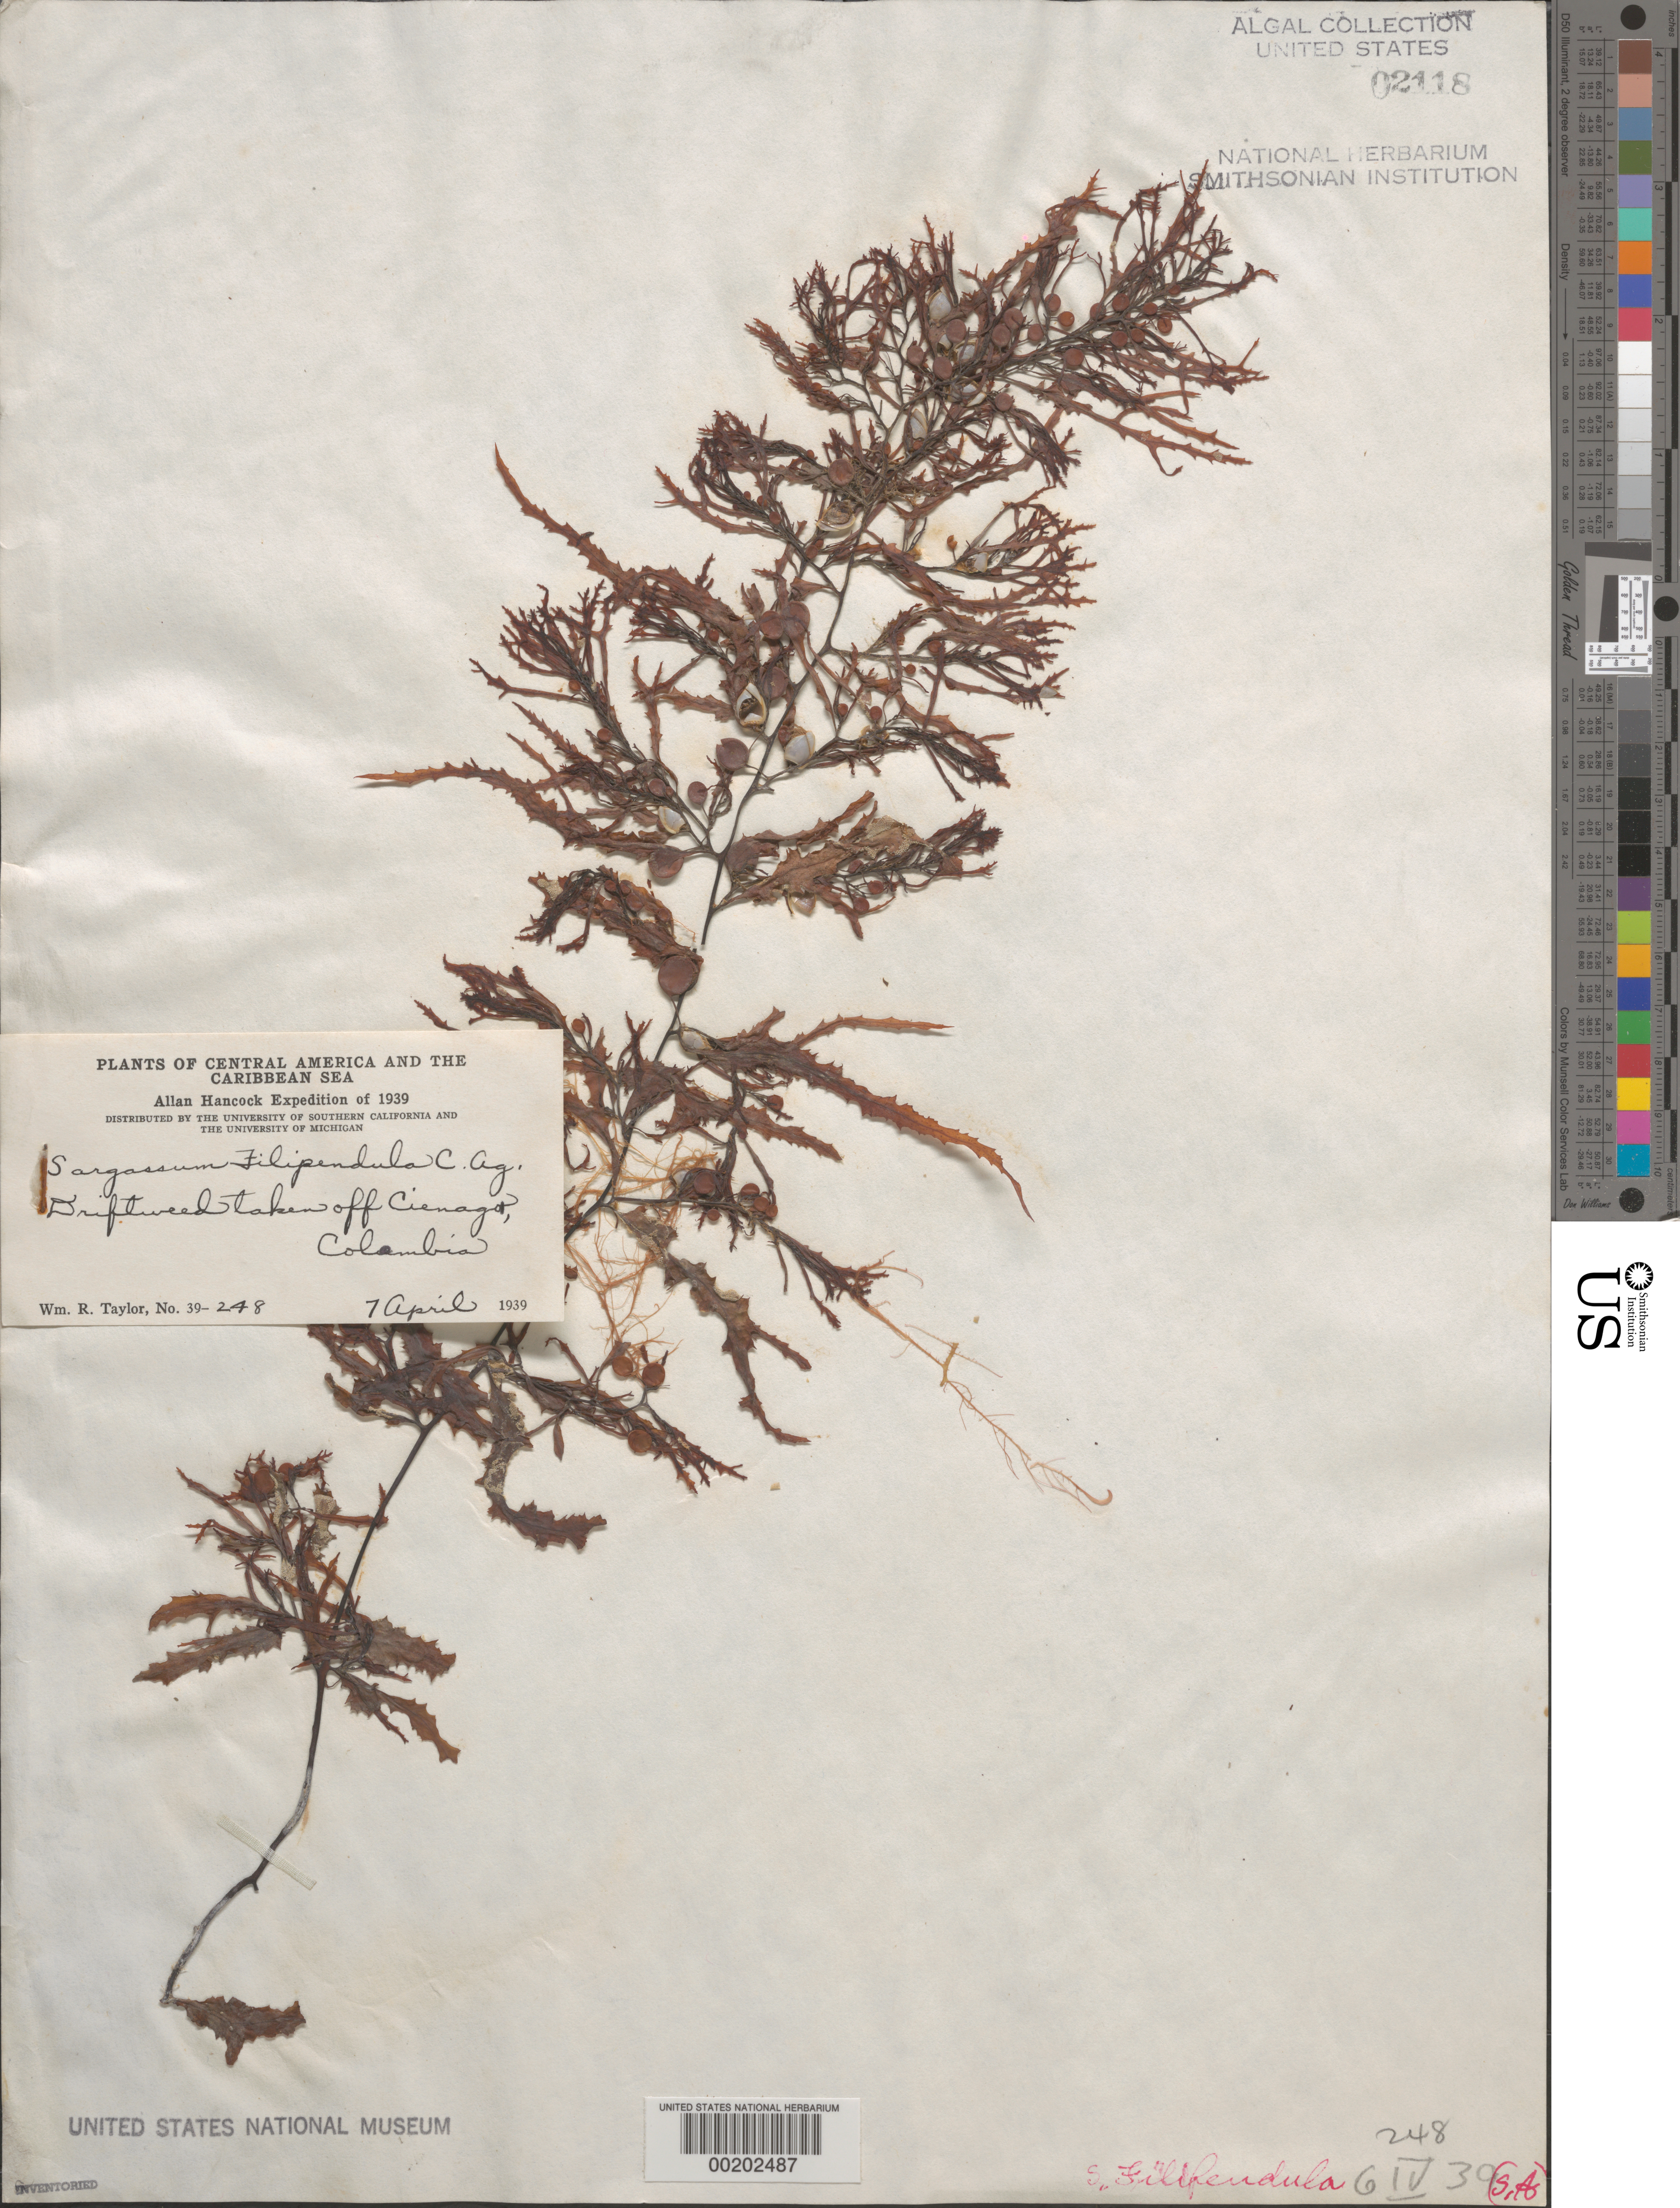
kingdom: Chromista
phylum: Ochrophyta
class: Phaeophyceae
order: Fucales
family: Sargassaceae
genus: Sargassum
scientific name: Sargassum filipendula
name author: C. Agardh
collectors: W. R. Taylor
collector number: WRT 39-248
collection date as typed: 07 Apr 1939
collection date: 1939-04-07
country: Colombia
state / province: Magdalena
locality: Off Cienaga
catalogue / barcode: US 2118